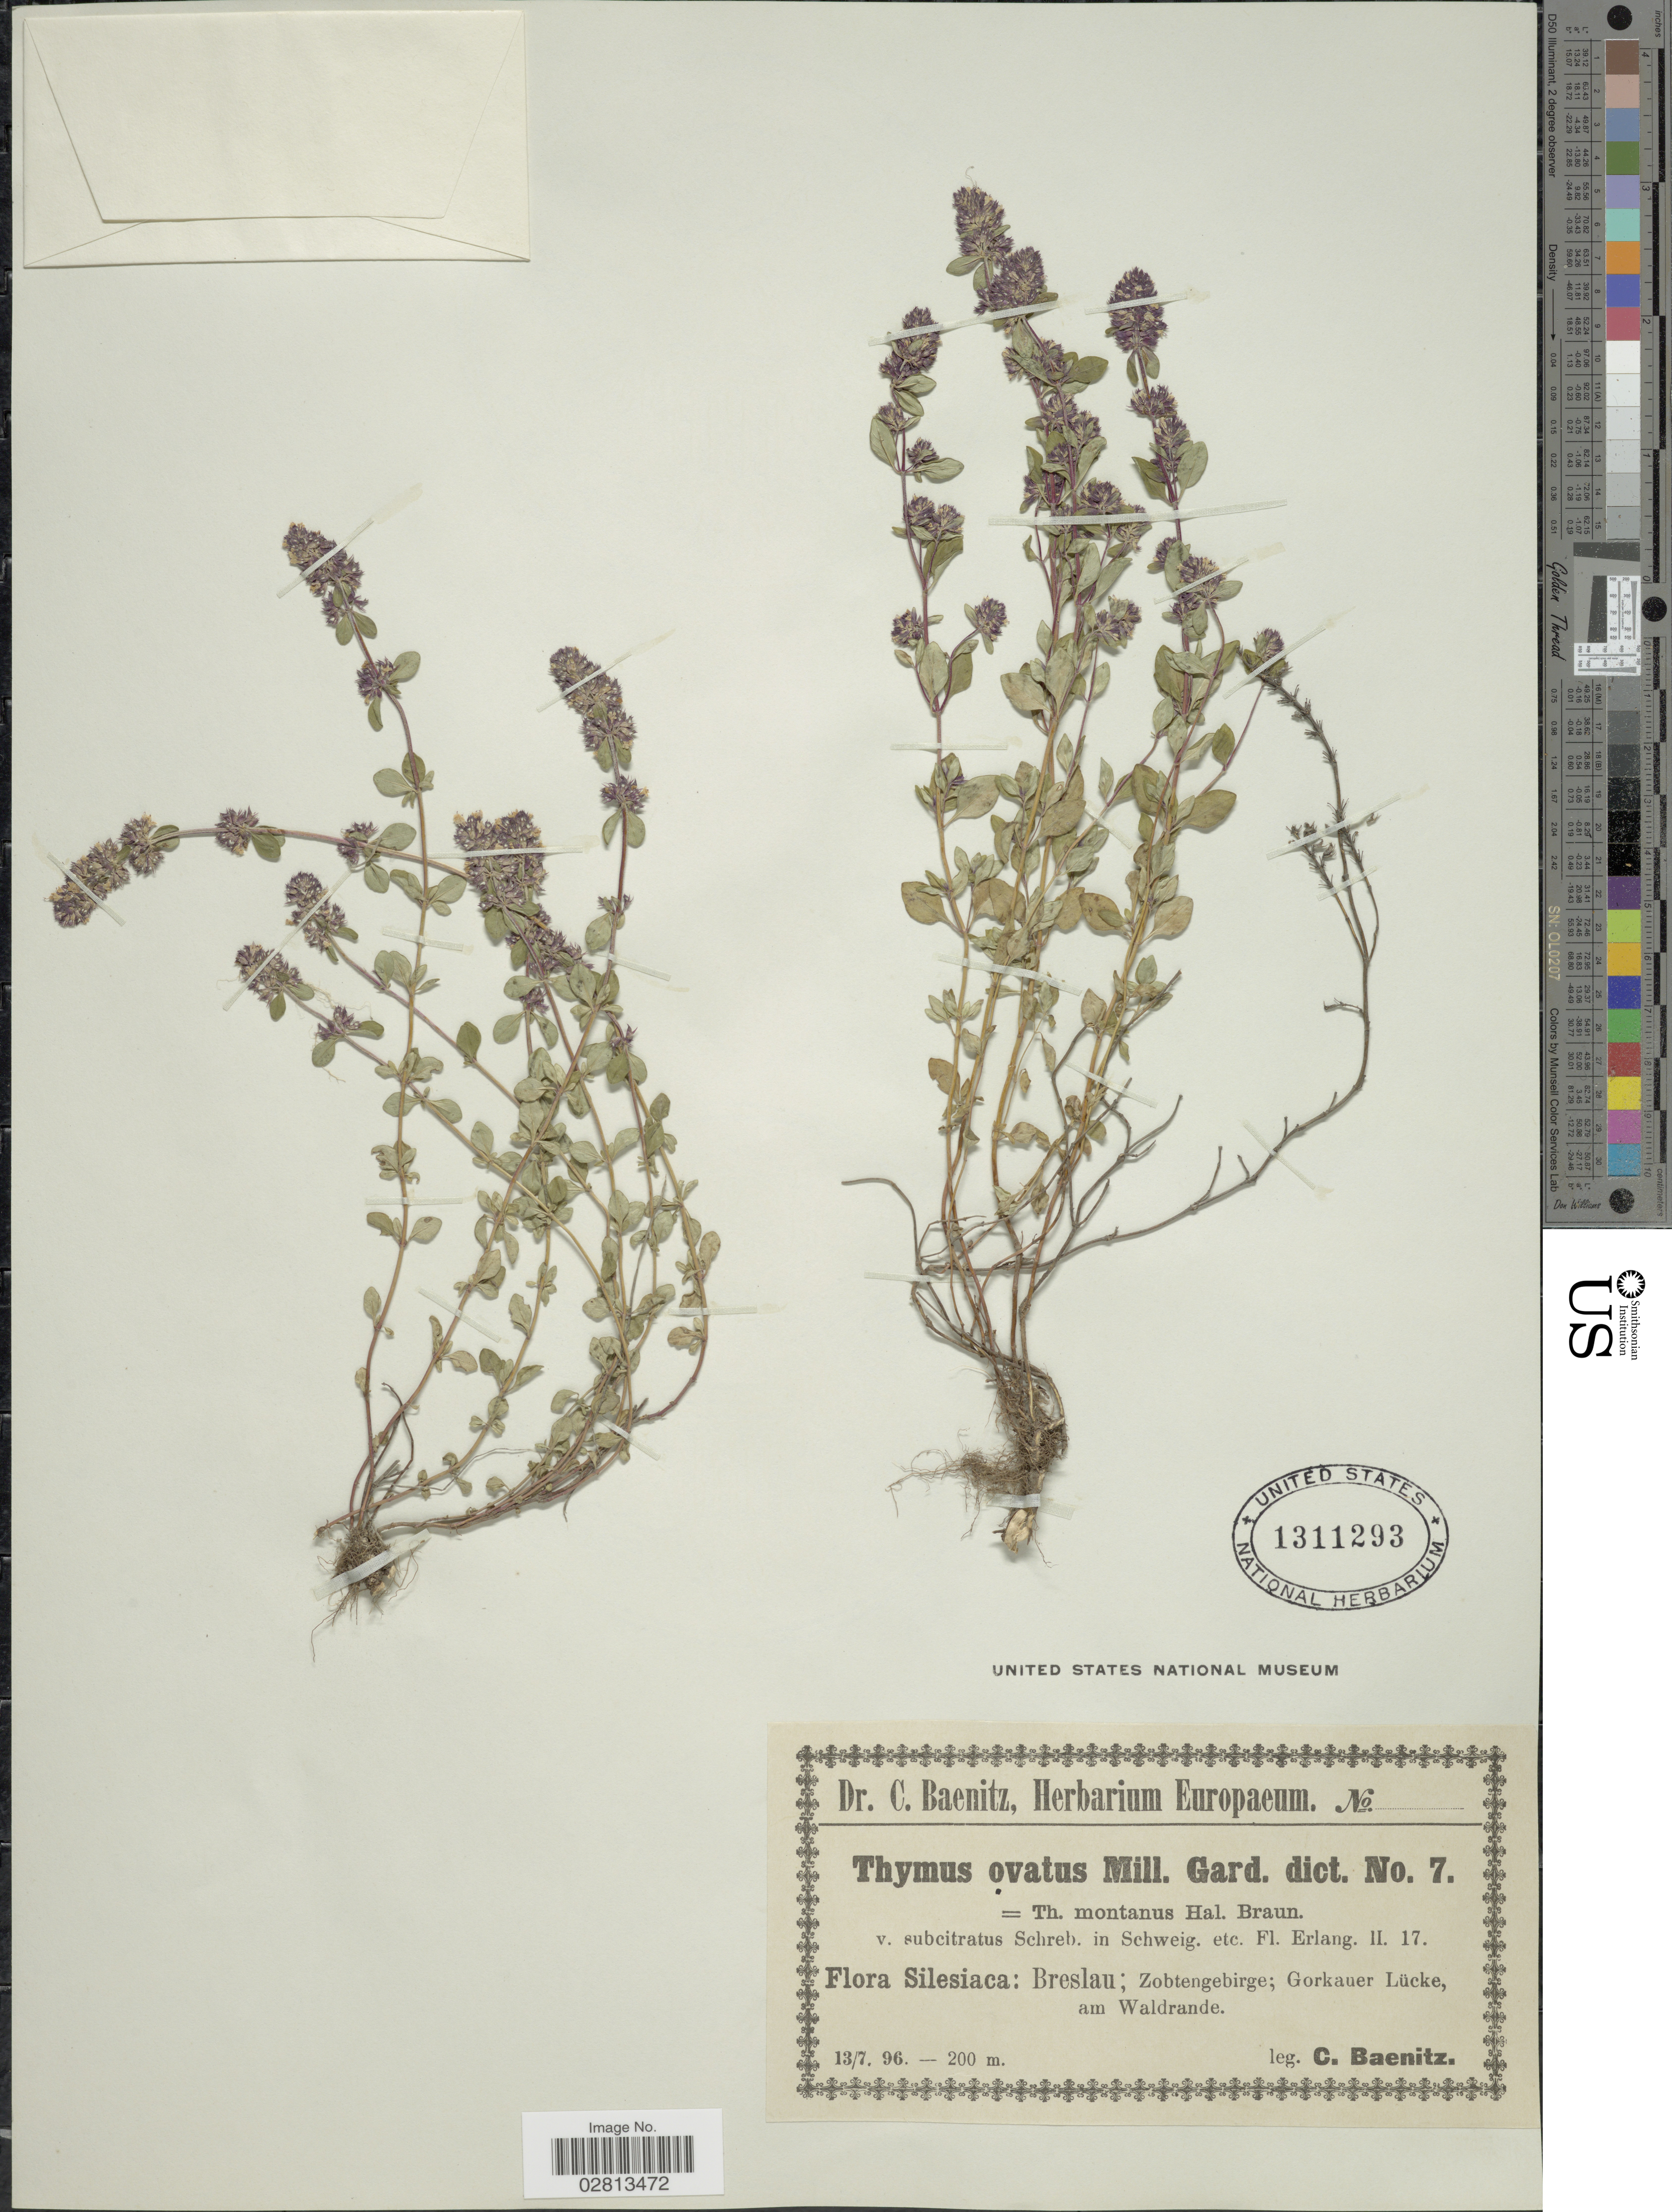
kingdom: Plantae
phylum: Tracheophyta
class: Magnoliopsida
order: Lamiales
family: Lamiaceae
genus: Thymus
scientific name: Thymus ovatus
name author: Mill.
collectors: C. G. Baenitz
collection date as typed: Transcribed d/m/y: 13/7/96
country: Poland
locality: Silesiaca: Breslau; Zobtengebirge; Gorkauer Lücke, am Waldrande.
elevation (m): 200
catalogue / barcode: US 1311293